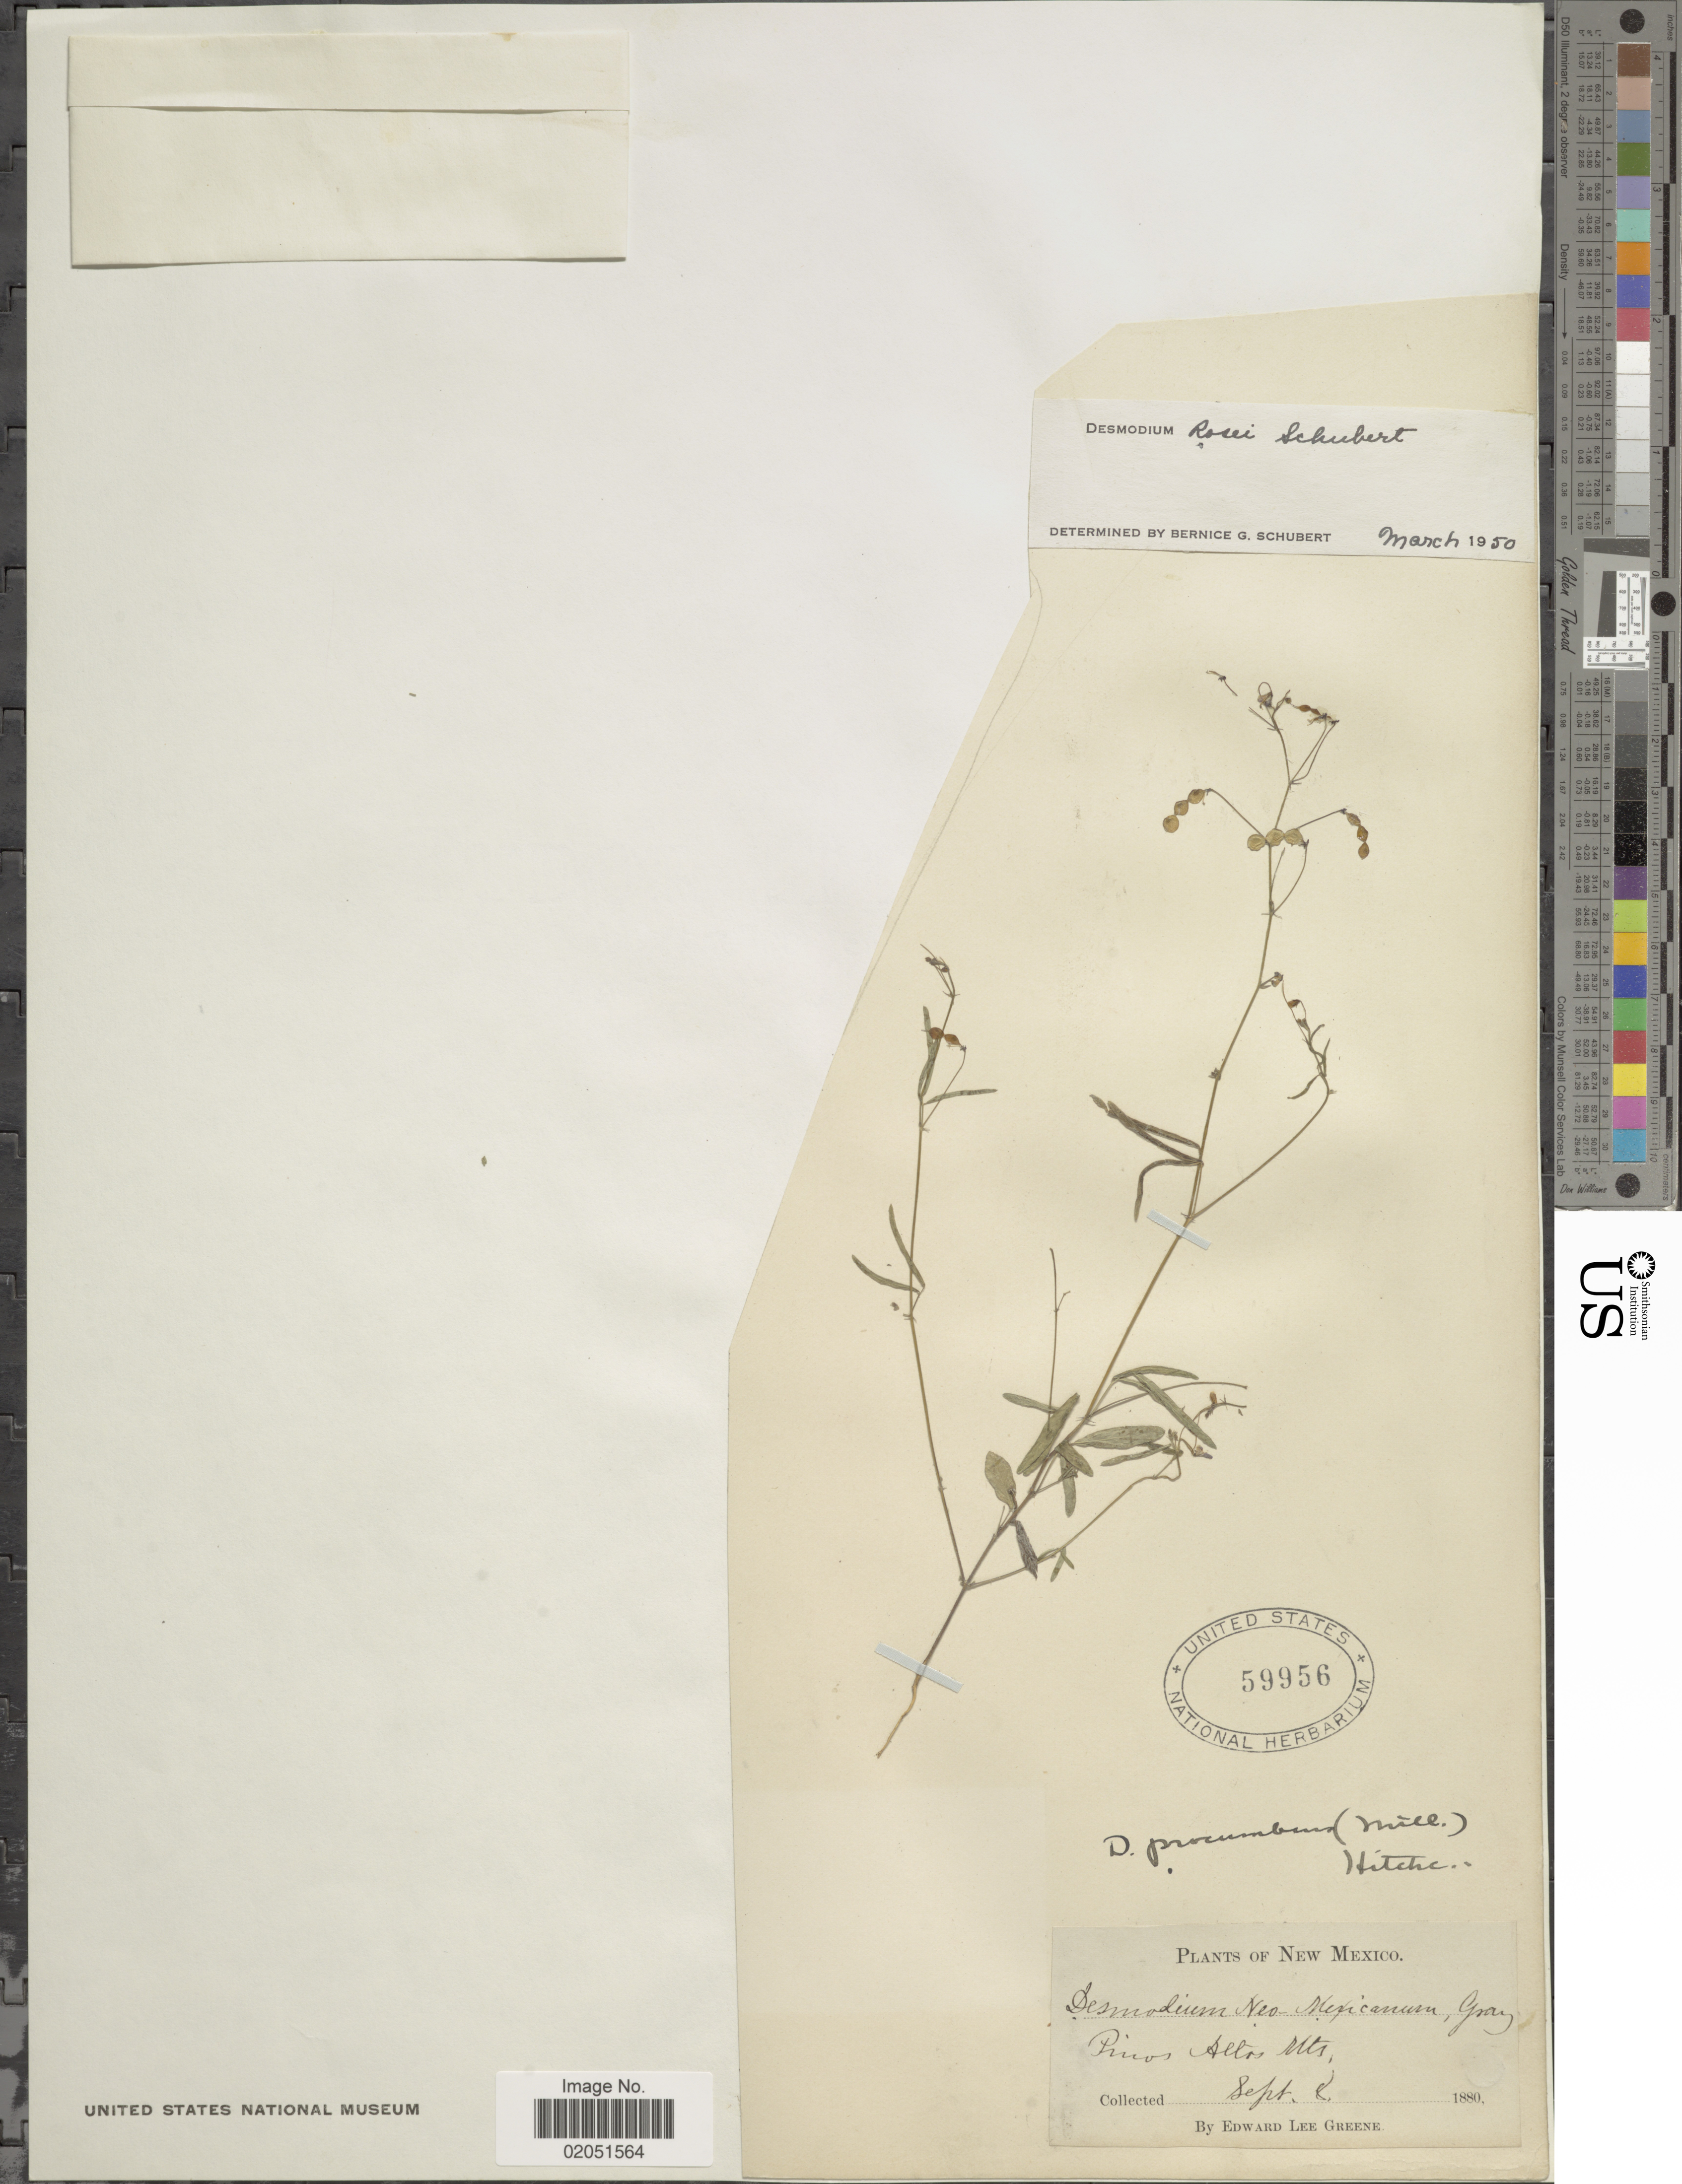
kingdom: Plantae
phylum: Tracheophyta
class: Magnoliopsida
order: Fabales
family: Fabaceae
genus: Desmodium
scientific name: Desmodium rosei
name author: B.G. Schub.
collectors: E. L. Greene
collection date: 1880-09-08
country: United States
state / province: New Mexico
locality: Pinos Altos Mts.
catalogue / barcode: US 59956